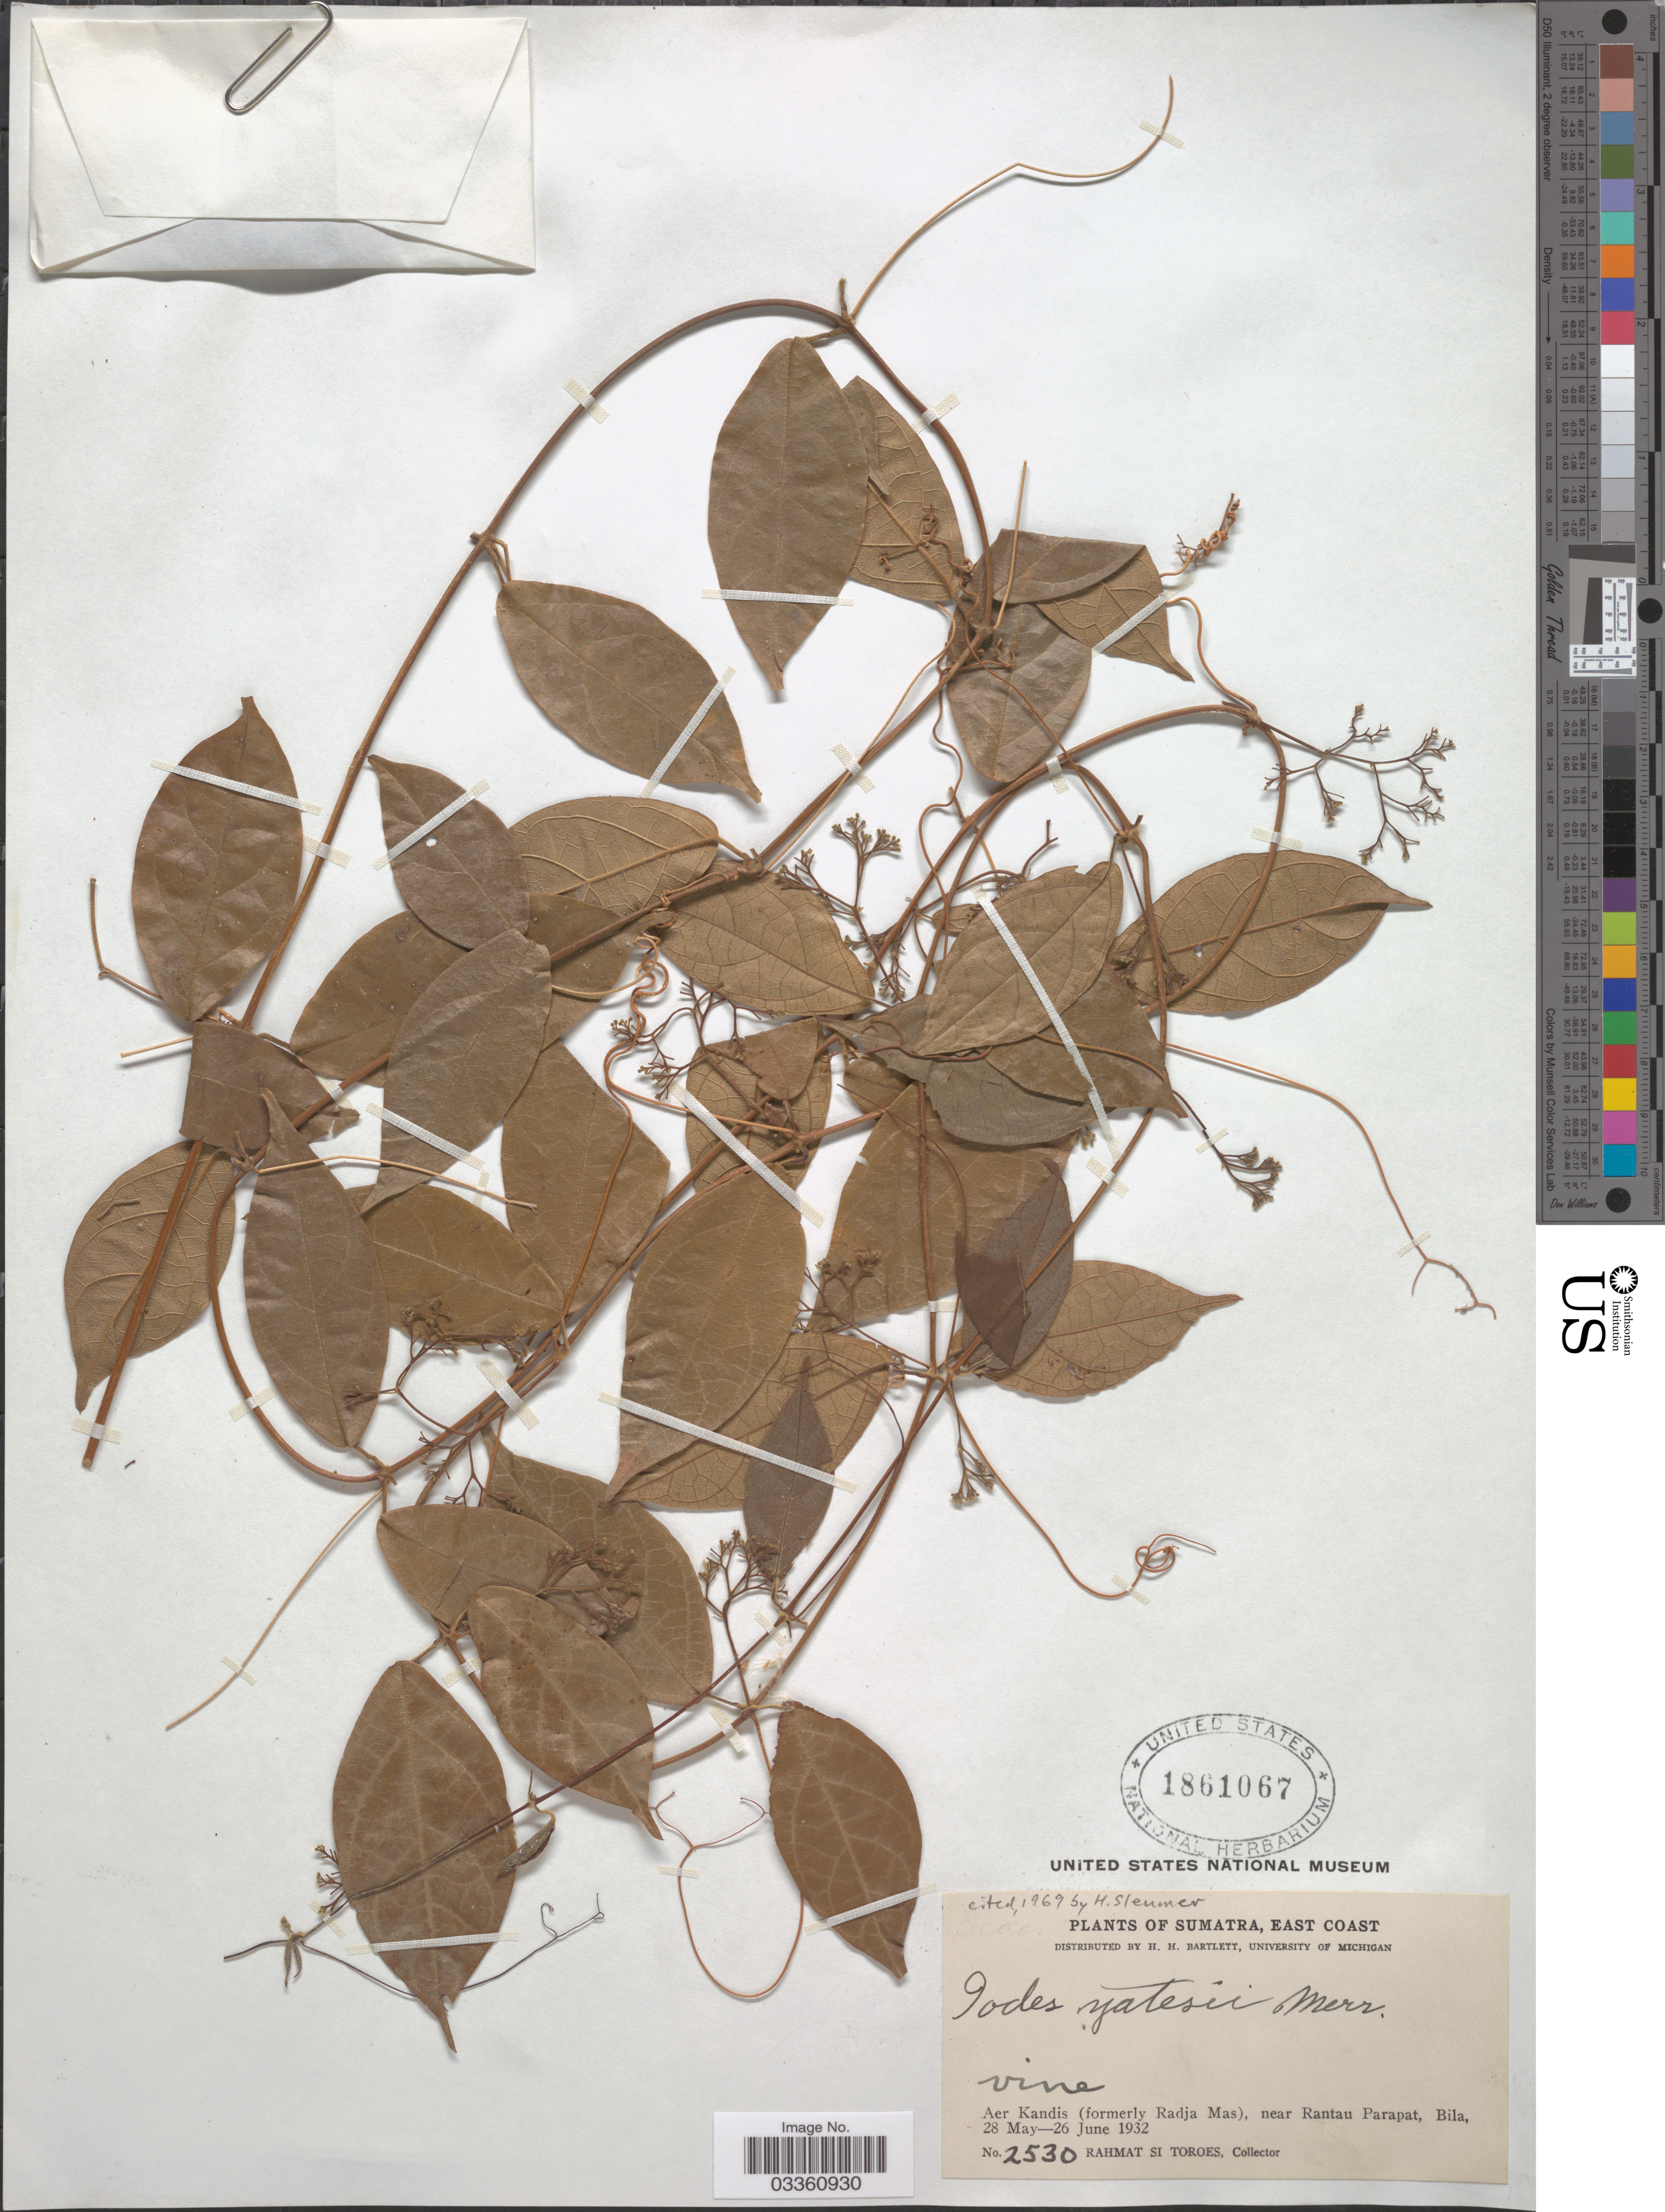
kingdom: Plantae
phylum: Tracheophyta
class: Magnoliopsida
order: Icacinales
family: Icacinaceae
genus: Iodes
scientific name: Iodes yatesii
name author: Merr.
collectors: Rahmat Si Boeea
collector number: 2530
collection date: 1932-05-28/1932-06-26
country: Indonesia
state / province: Sumatra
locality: East Coast. Aer Kandis (formerly Radja Mas), near Rantau Parapat, Bila.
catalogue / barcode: US 1861067